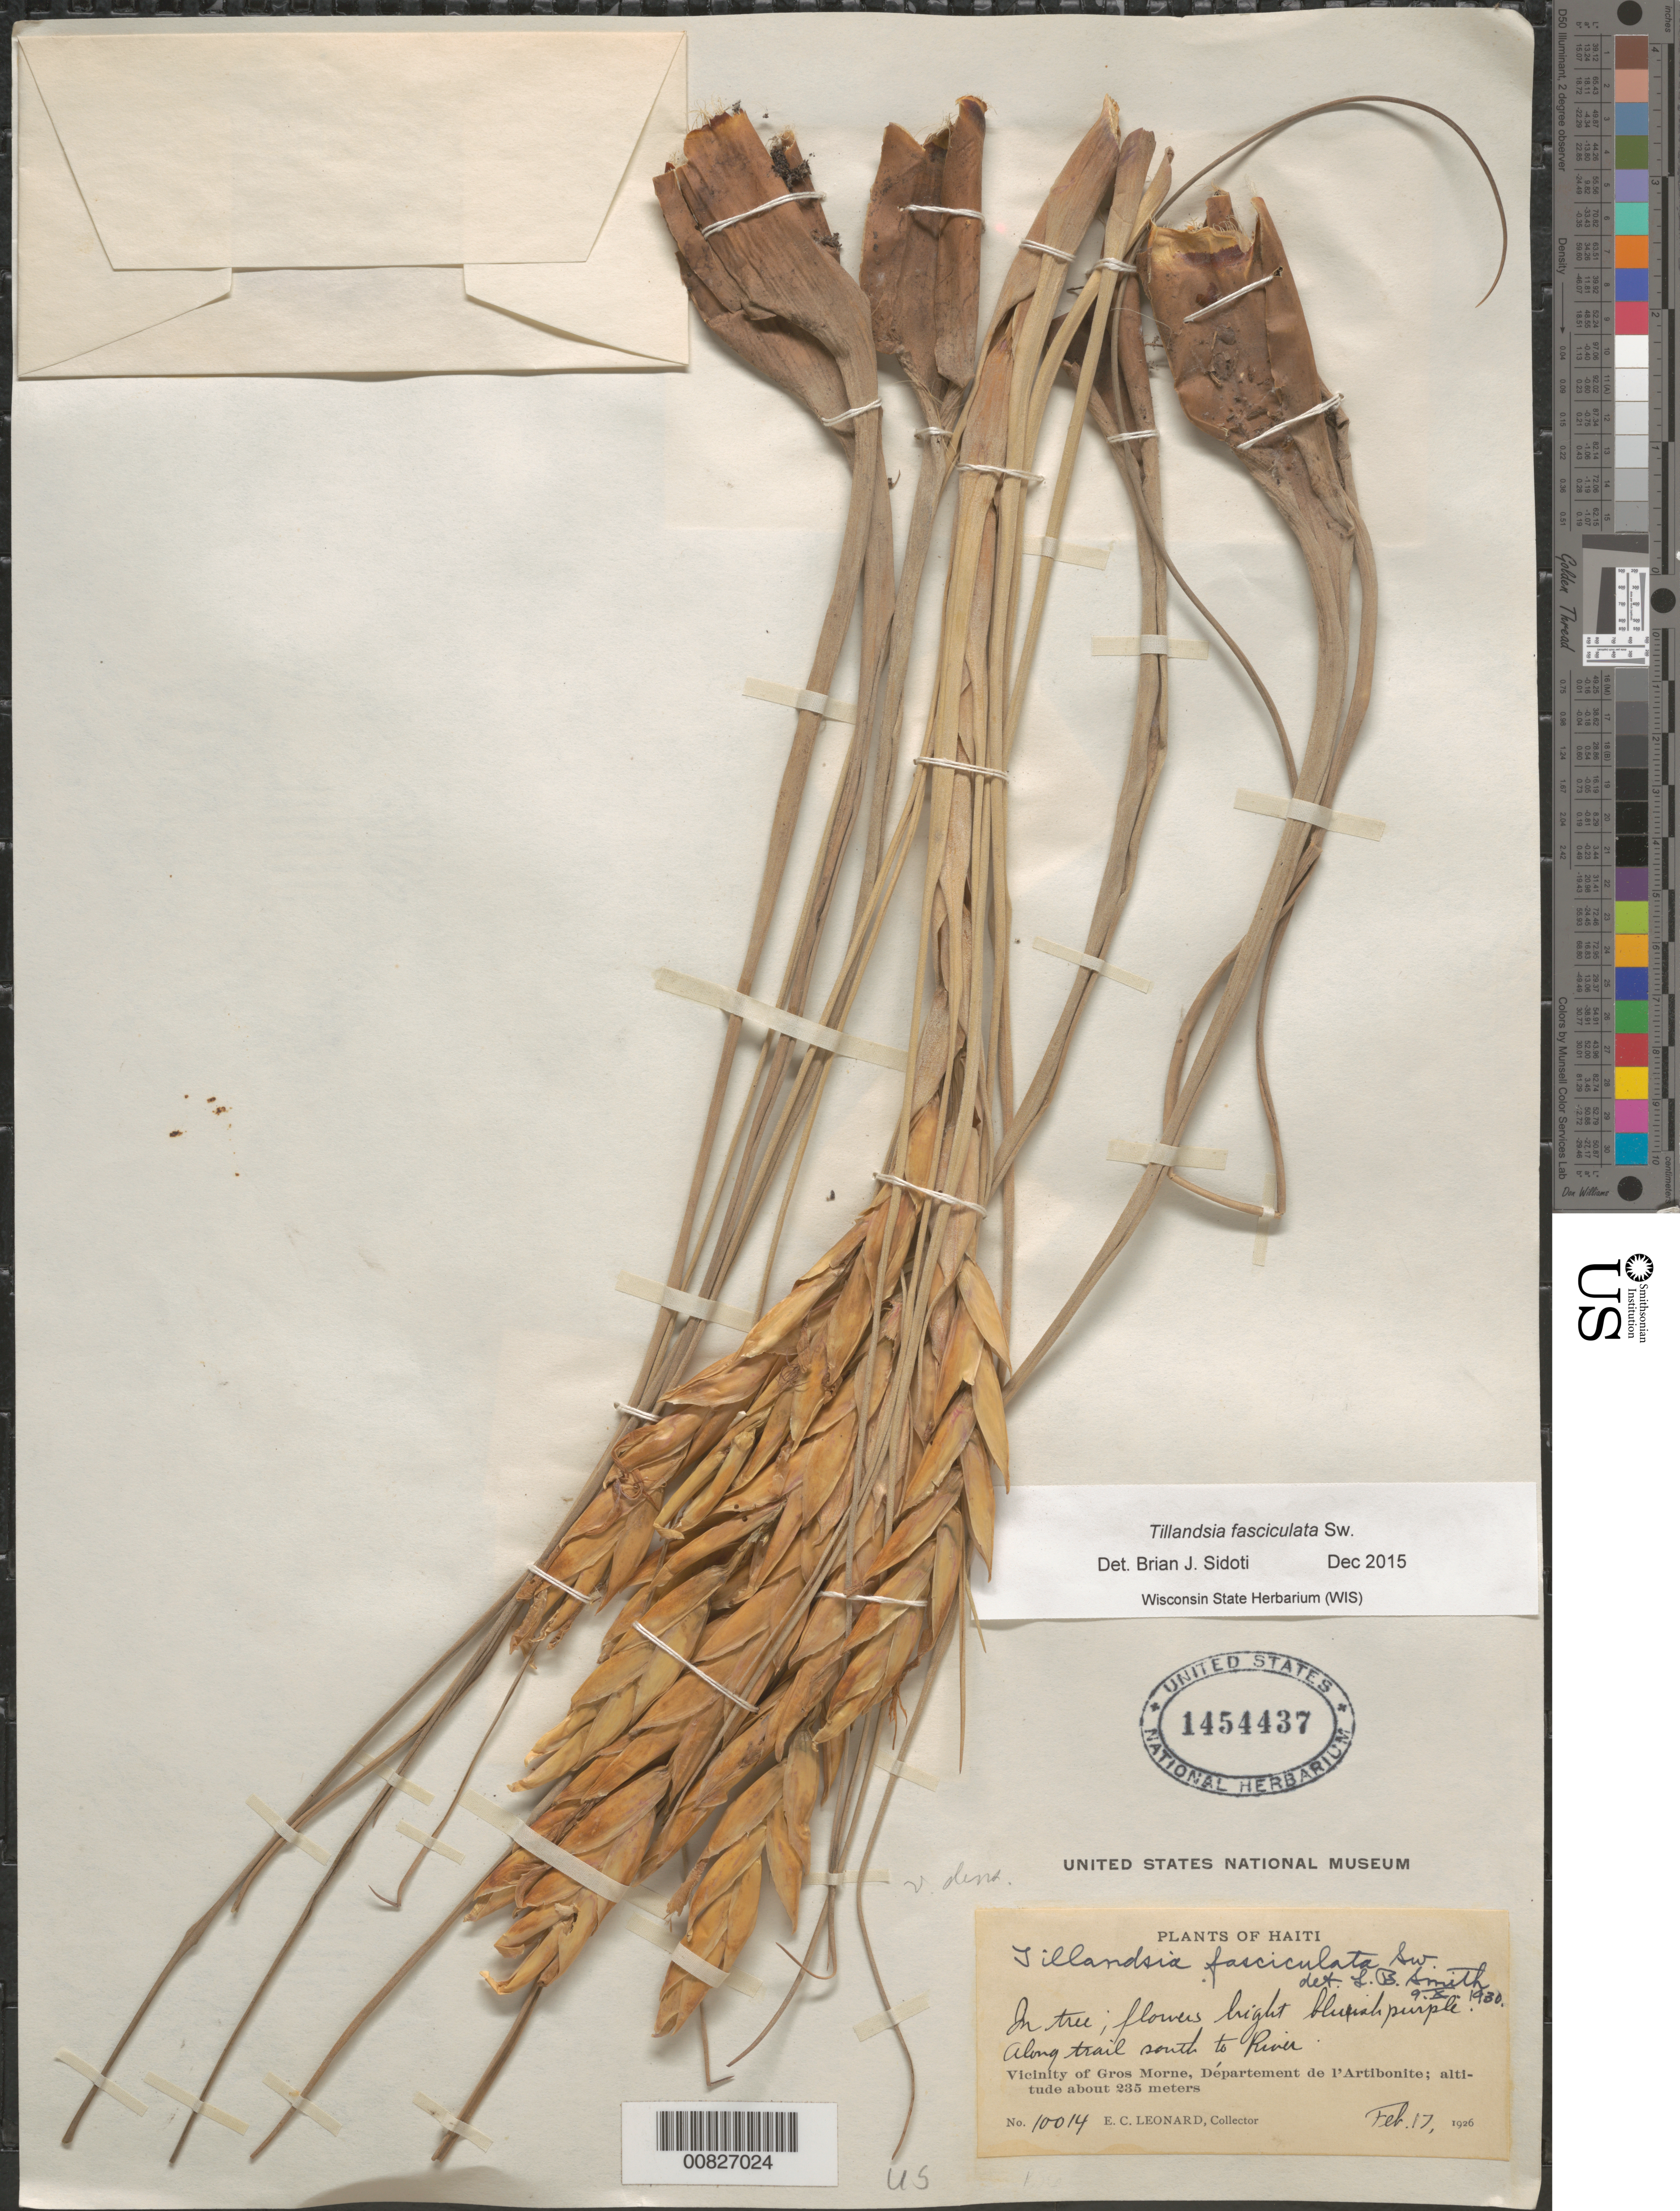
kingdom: Plantae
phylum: Tracheophyta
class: Liliopsida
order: Poales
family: Bromeliaceae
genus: Tillandsia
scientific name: Tillandsia fasciculata var. densispica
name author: Mez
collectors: E. C. Leonard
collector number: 10014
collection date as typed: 17 Feb 1926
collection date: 1926-02-17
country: Haiti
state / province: Artibonite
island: Hispaniola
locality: Vicinity of Gros Morne, Département de l'Artibonite. Along trail south to river.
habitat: In tree.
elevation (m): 235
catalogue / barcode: US 1454437